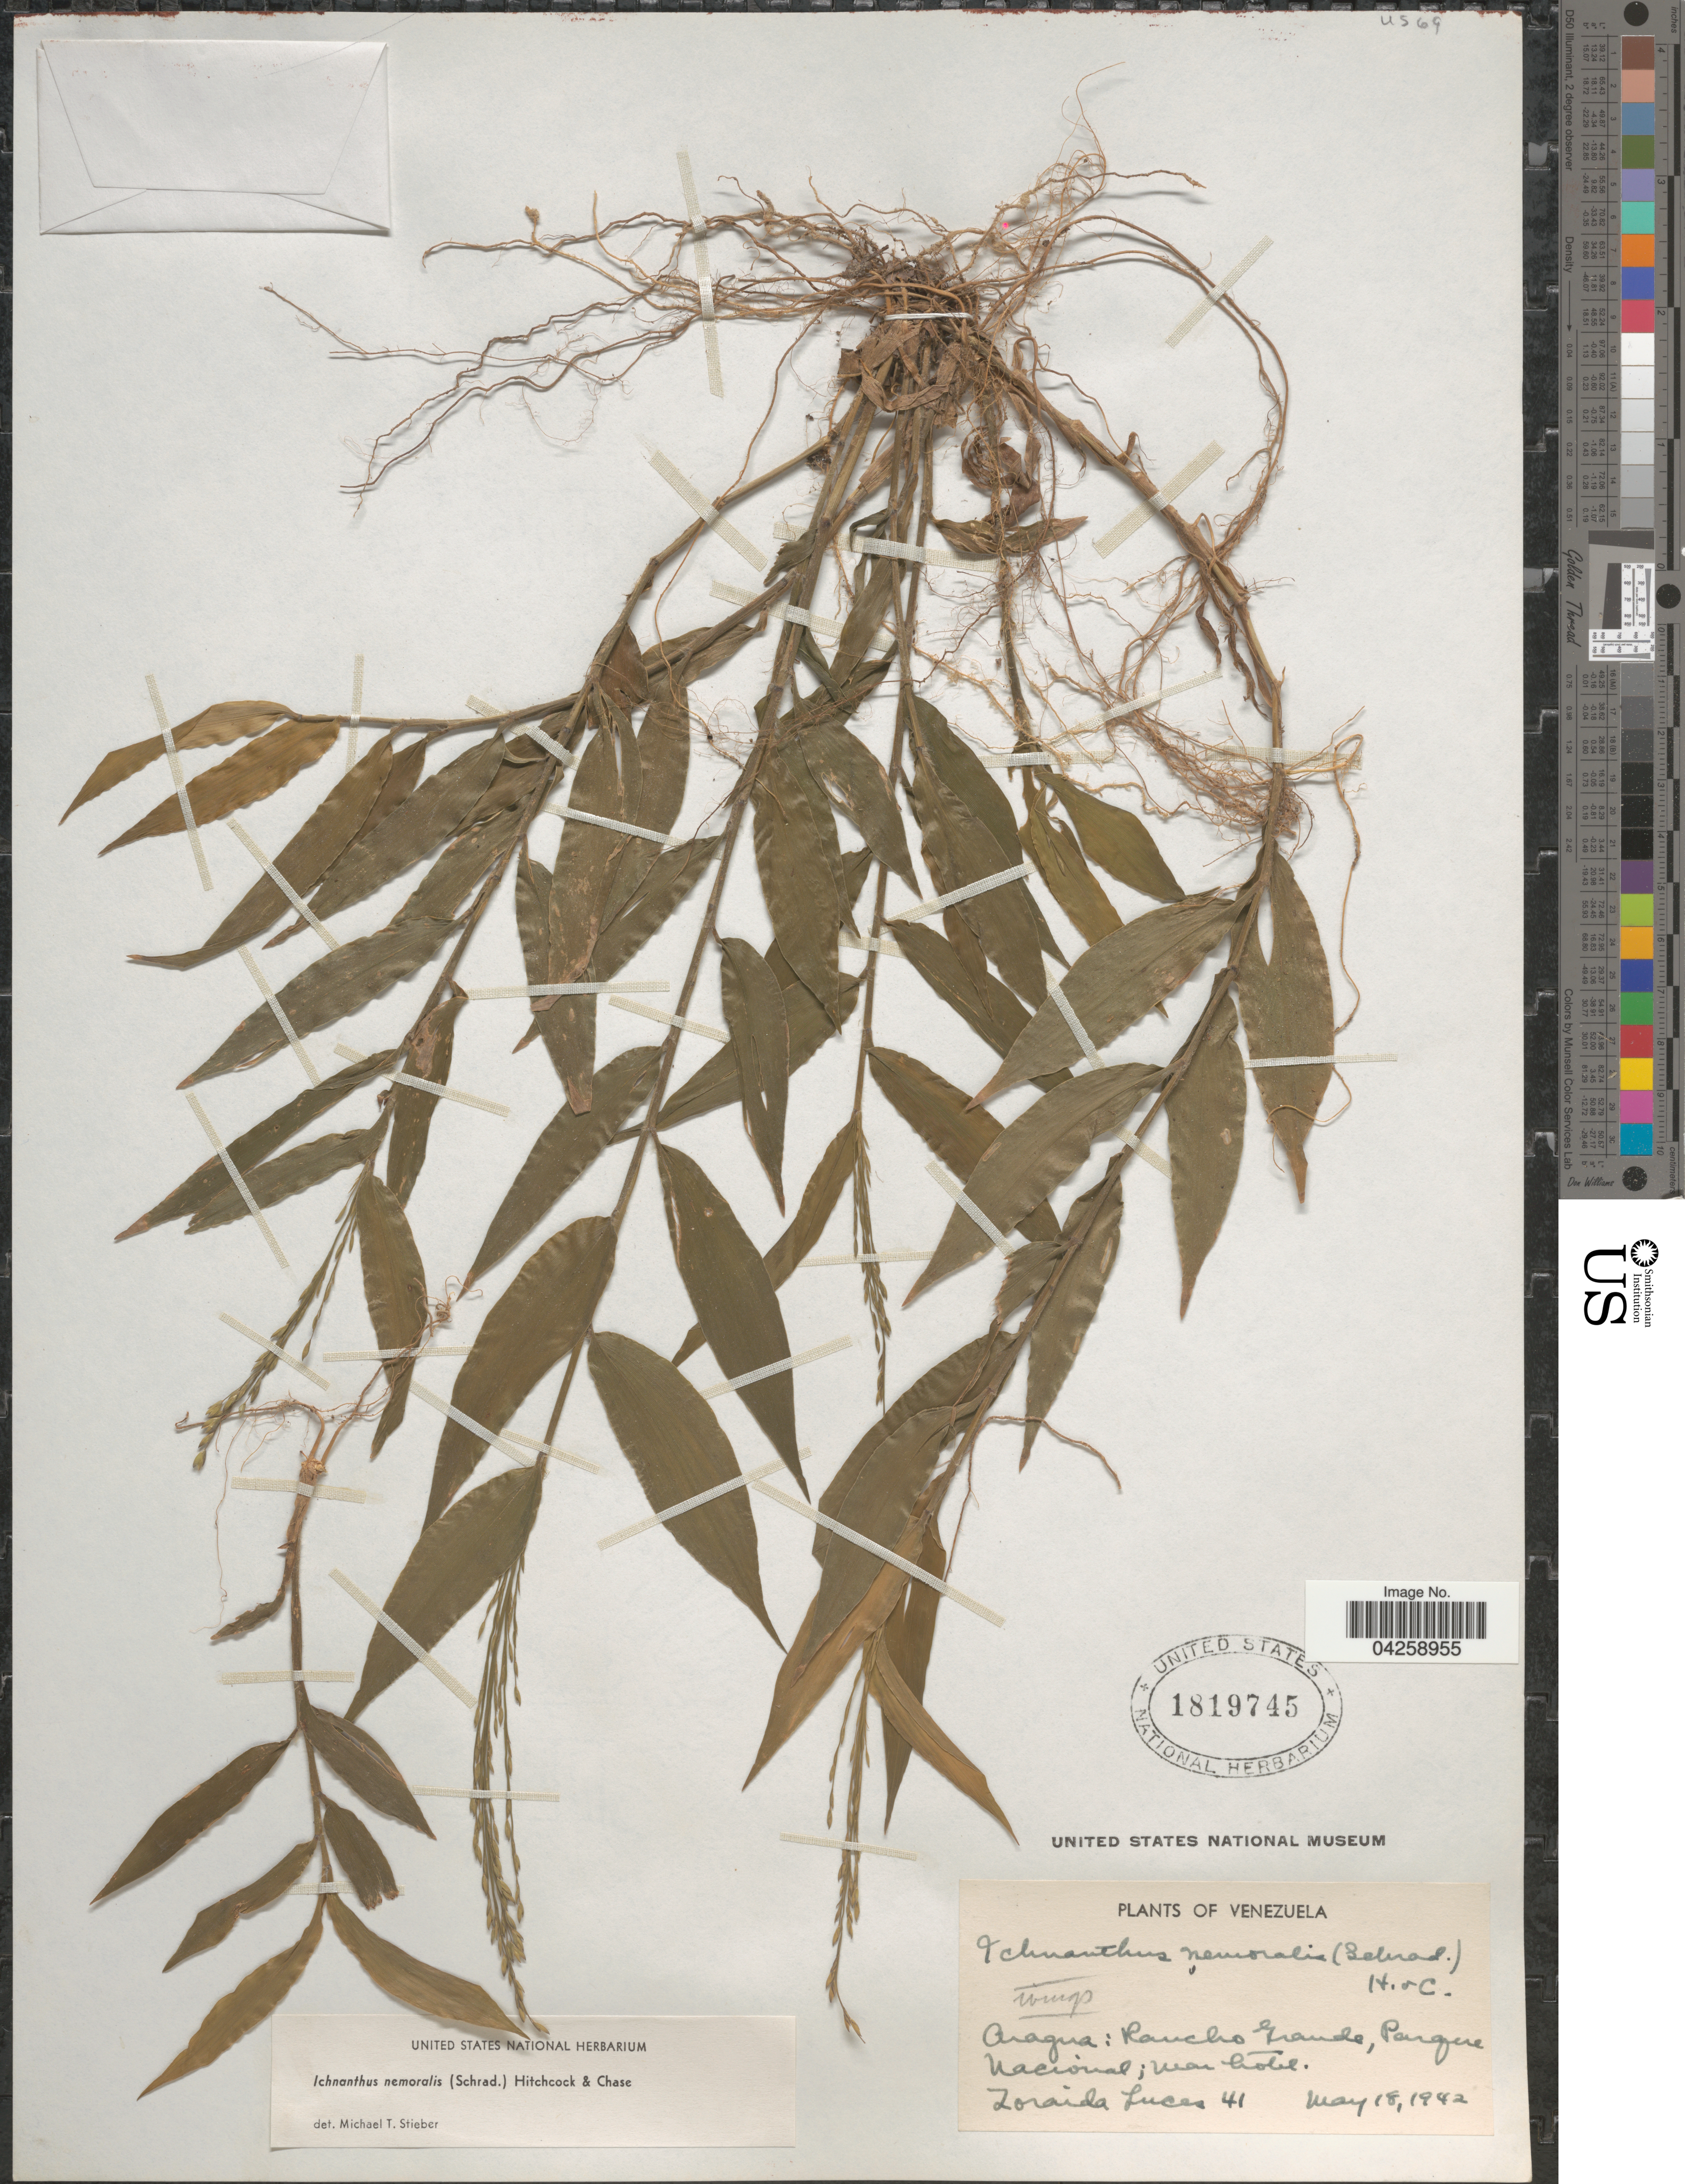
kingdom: Plantae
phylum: Tracheophyta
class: Liliopsida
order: Poales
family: Poaceae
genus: Ichnanthus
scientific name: Ichnanthus nemoralis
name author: (Schrad.) Hitchc. & Chase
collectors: Z. Luces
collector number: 41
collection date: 1942-05-18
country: Venezuela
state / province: Aragua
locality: Rancho Grande, Parque Nacional; near hotel.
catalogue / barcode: US 1819745